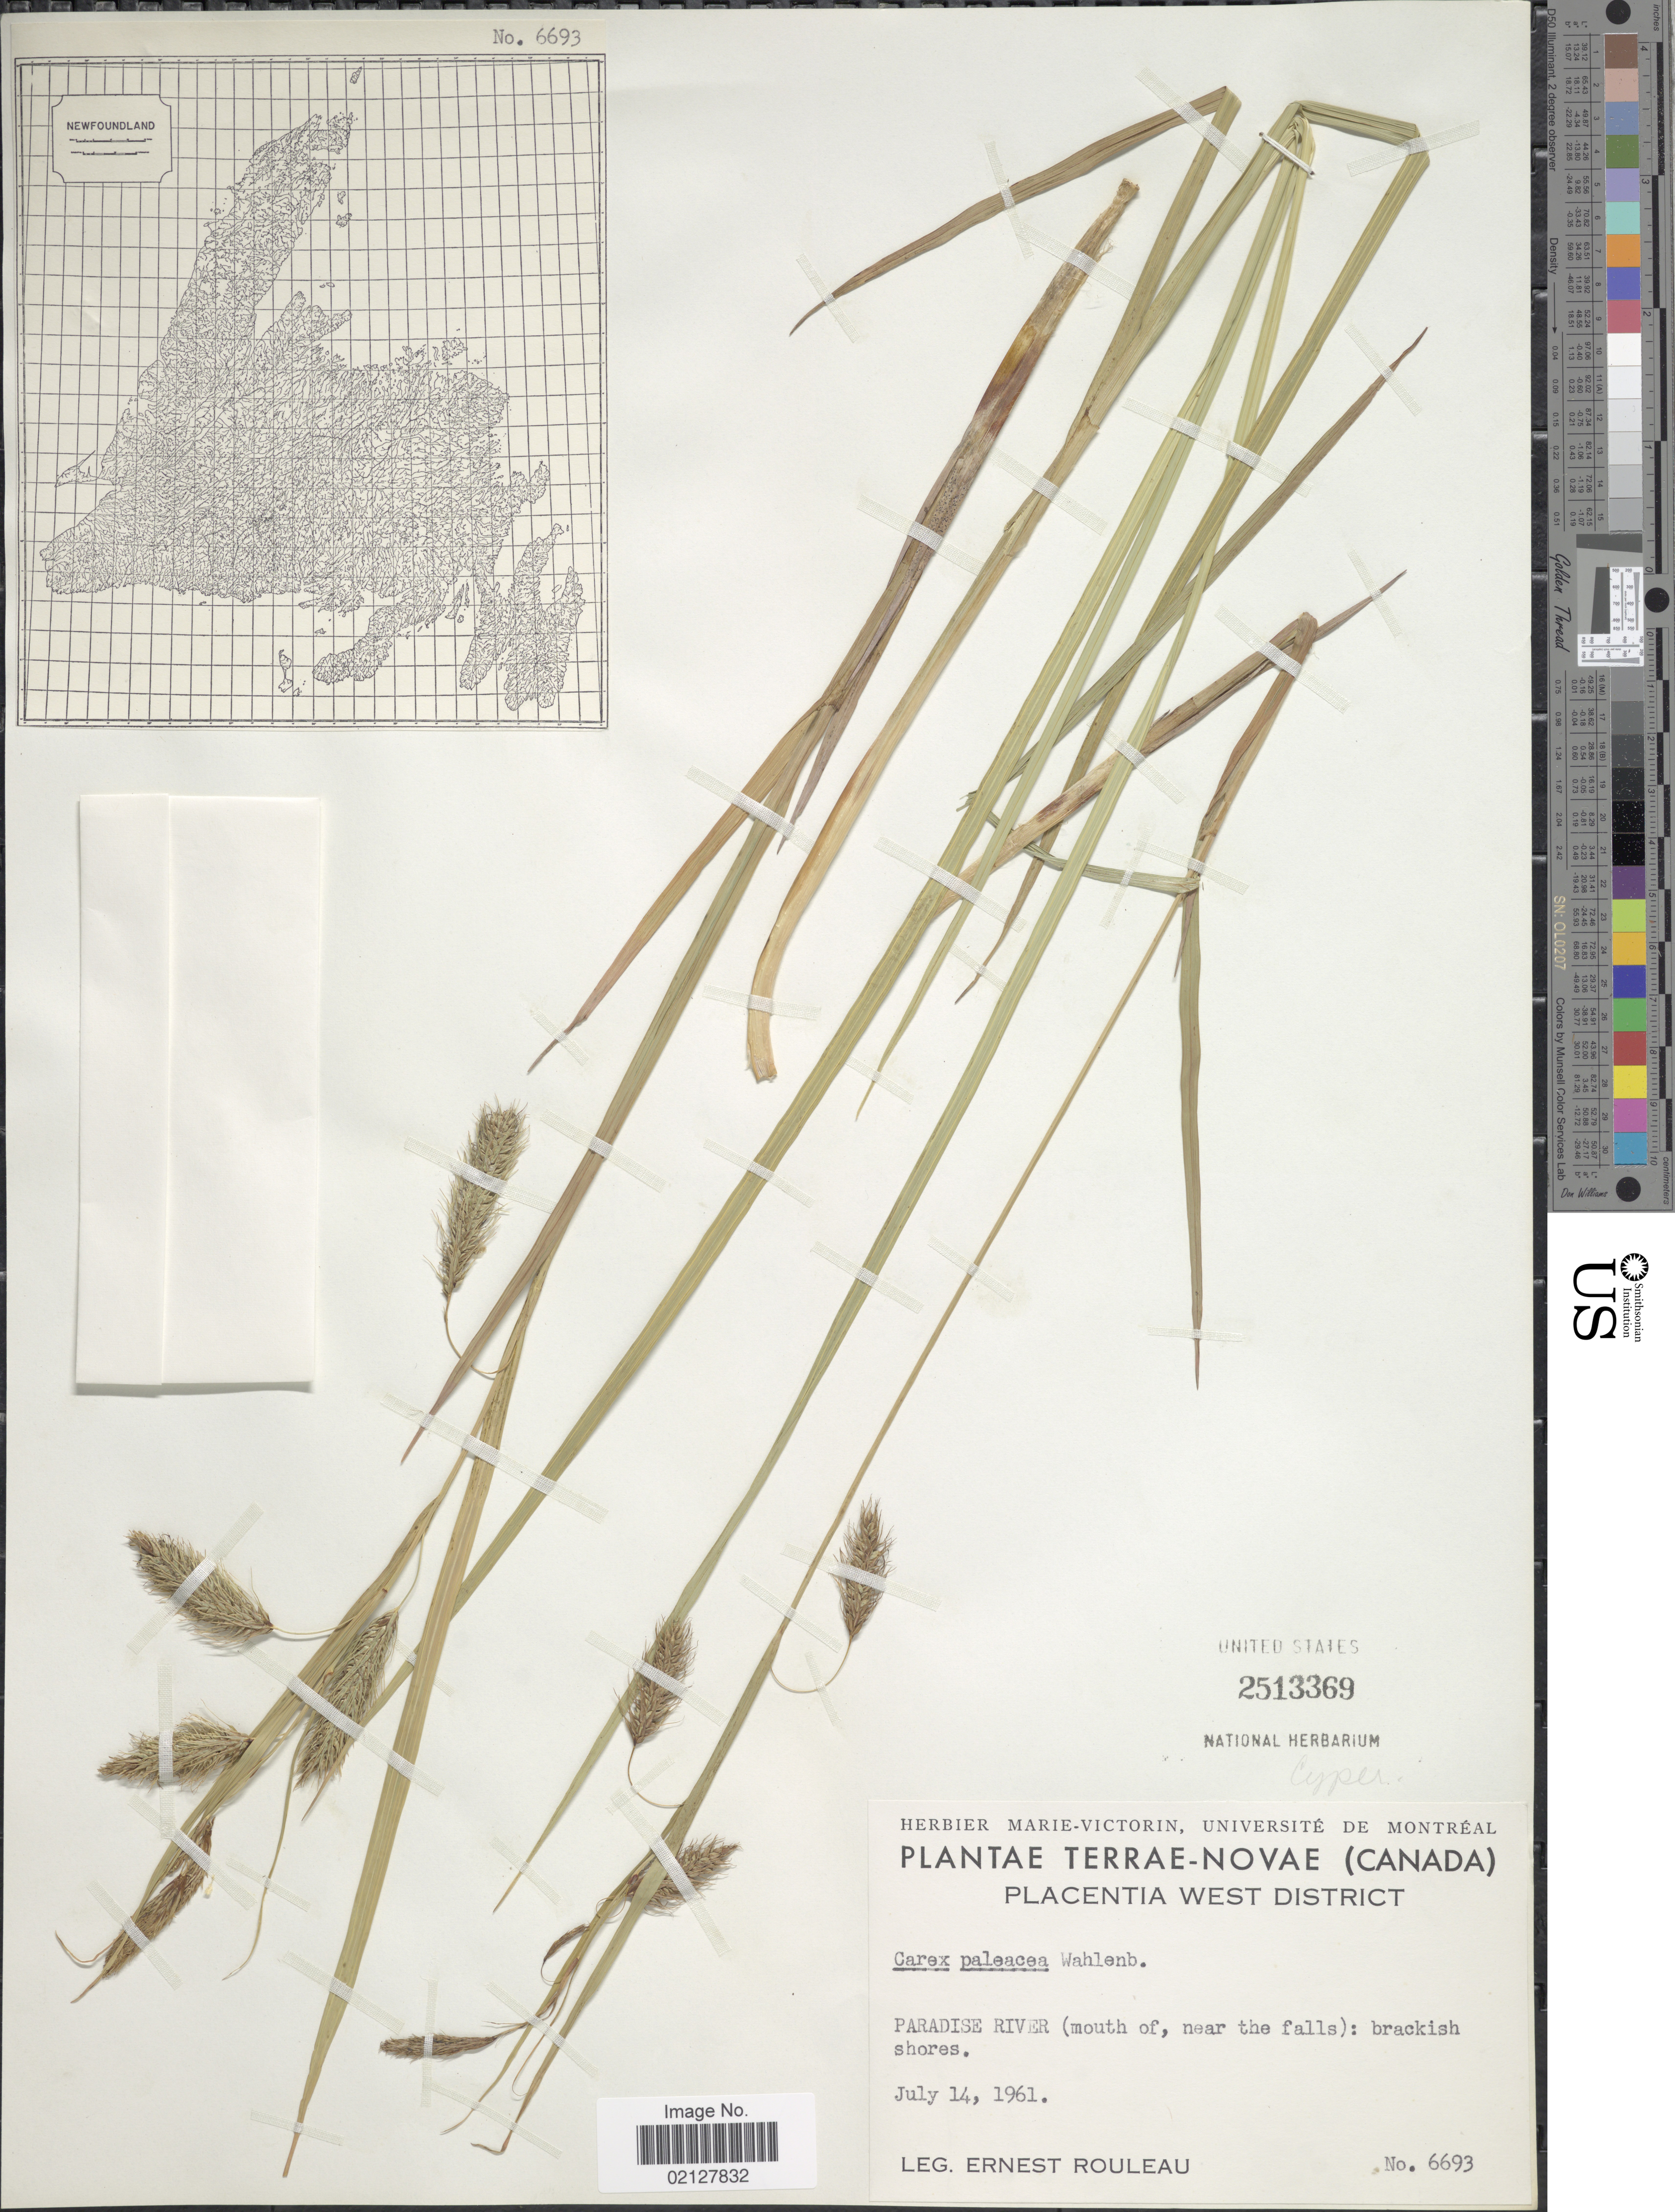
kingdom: Plantae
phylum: Tracheophyta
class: Liliopsida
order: Poales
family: Cyperaceae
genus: Carex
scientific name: Carex paleacea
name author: Schreb. ex Wahlenb.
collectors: J. Rouleau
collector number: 6693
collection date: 1961-07-14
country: Canada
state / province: Newfoundland and Labrador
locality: Terrae-Novae. Placentia West District. Paradise River (mouth of, near the falls)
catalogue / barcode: US 2513369